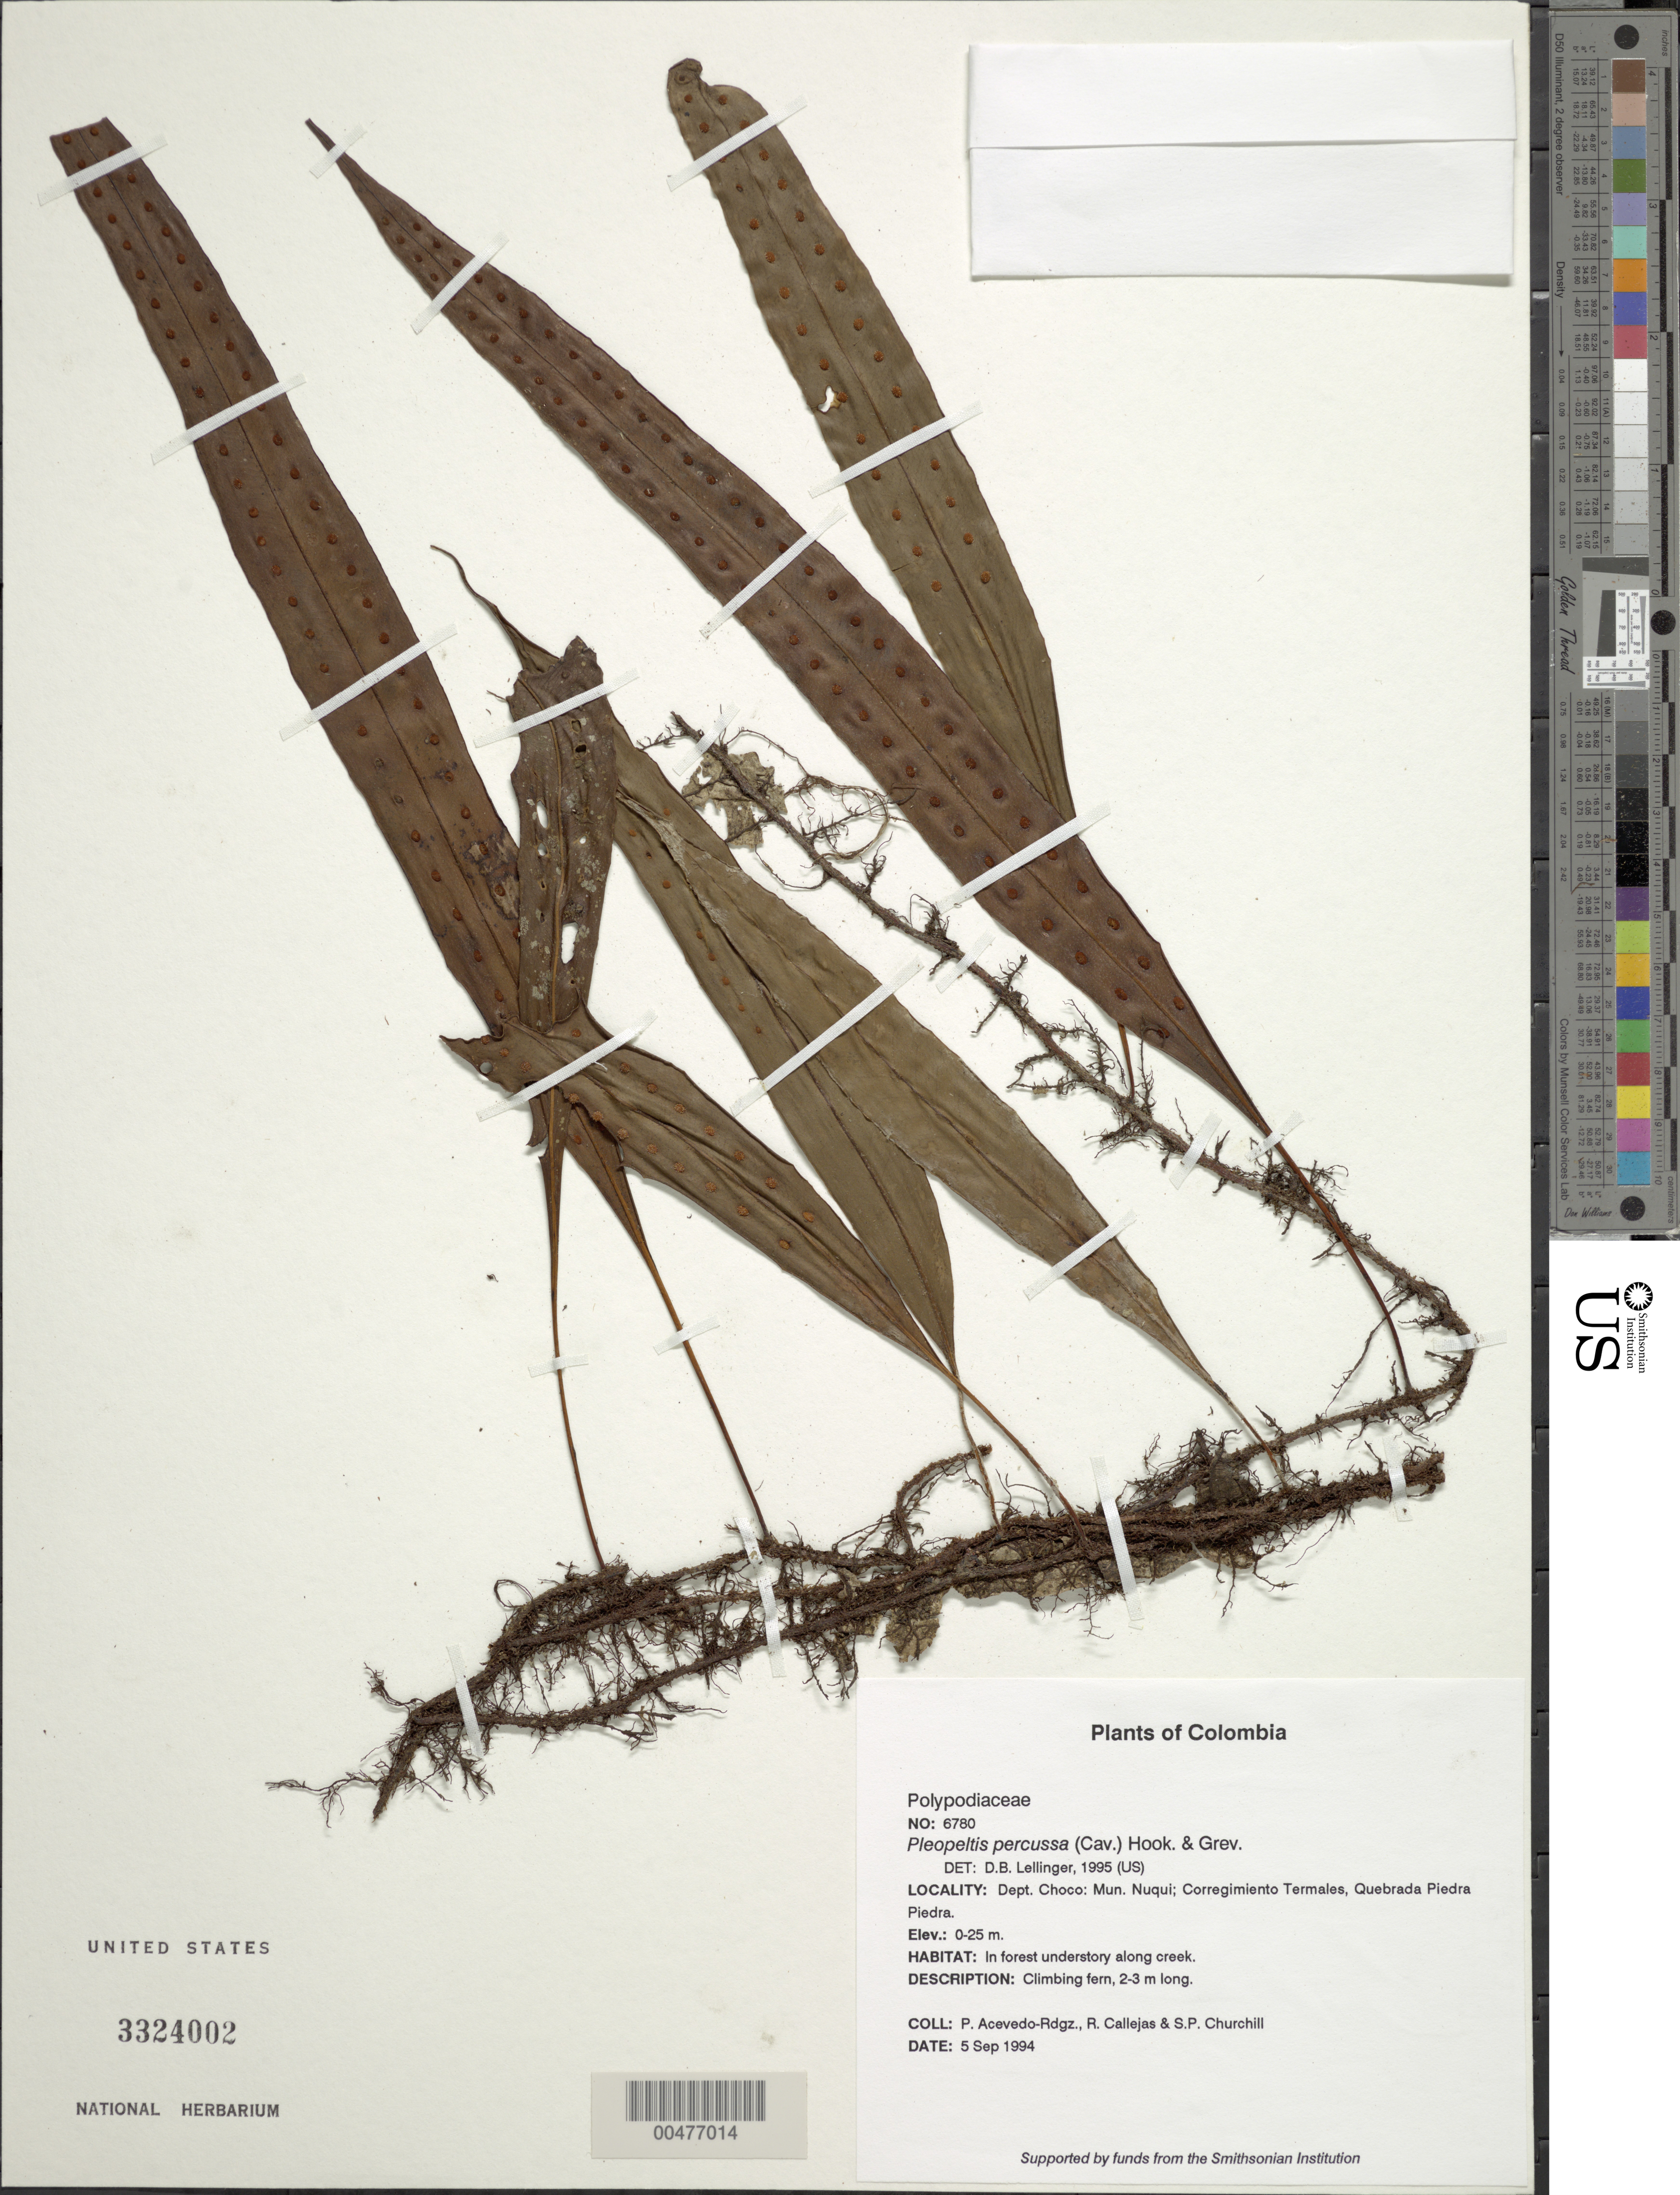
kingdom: Plantae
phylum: Tracheophyta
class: Polypodiopsida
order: Polypodiales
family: Polypodiaceae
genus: Microgramma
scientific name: Microgramma percussa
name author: (Cav.) de la Sota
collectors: P. Acevedo-Rodr., R. Callejas & S. Churchill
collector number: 6780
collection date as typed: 05 Sep 1994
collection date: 1994-09-05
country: Colombia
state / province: Chocó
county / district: Nuqui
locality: Depart. Choco; Mun. Nuqui; Corregimiento Termales. Quebrada Piedra Piedra.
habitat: In forest understory along creek.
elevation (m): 0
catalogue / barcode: US 3324002